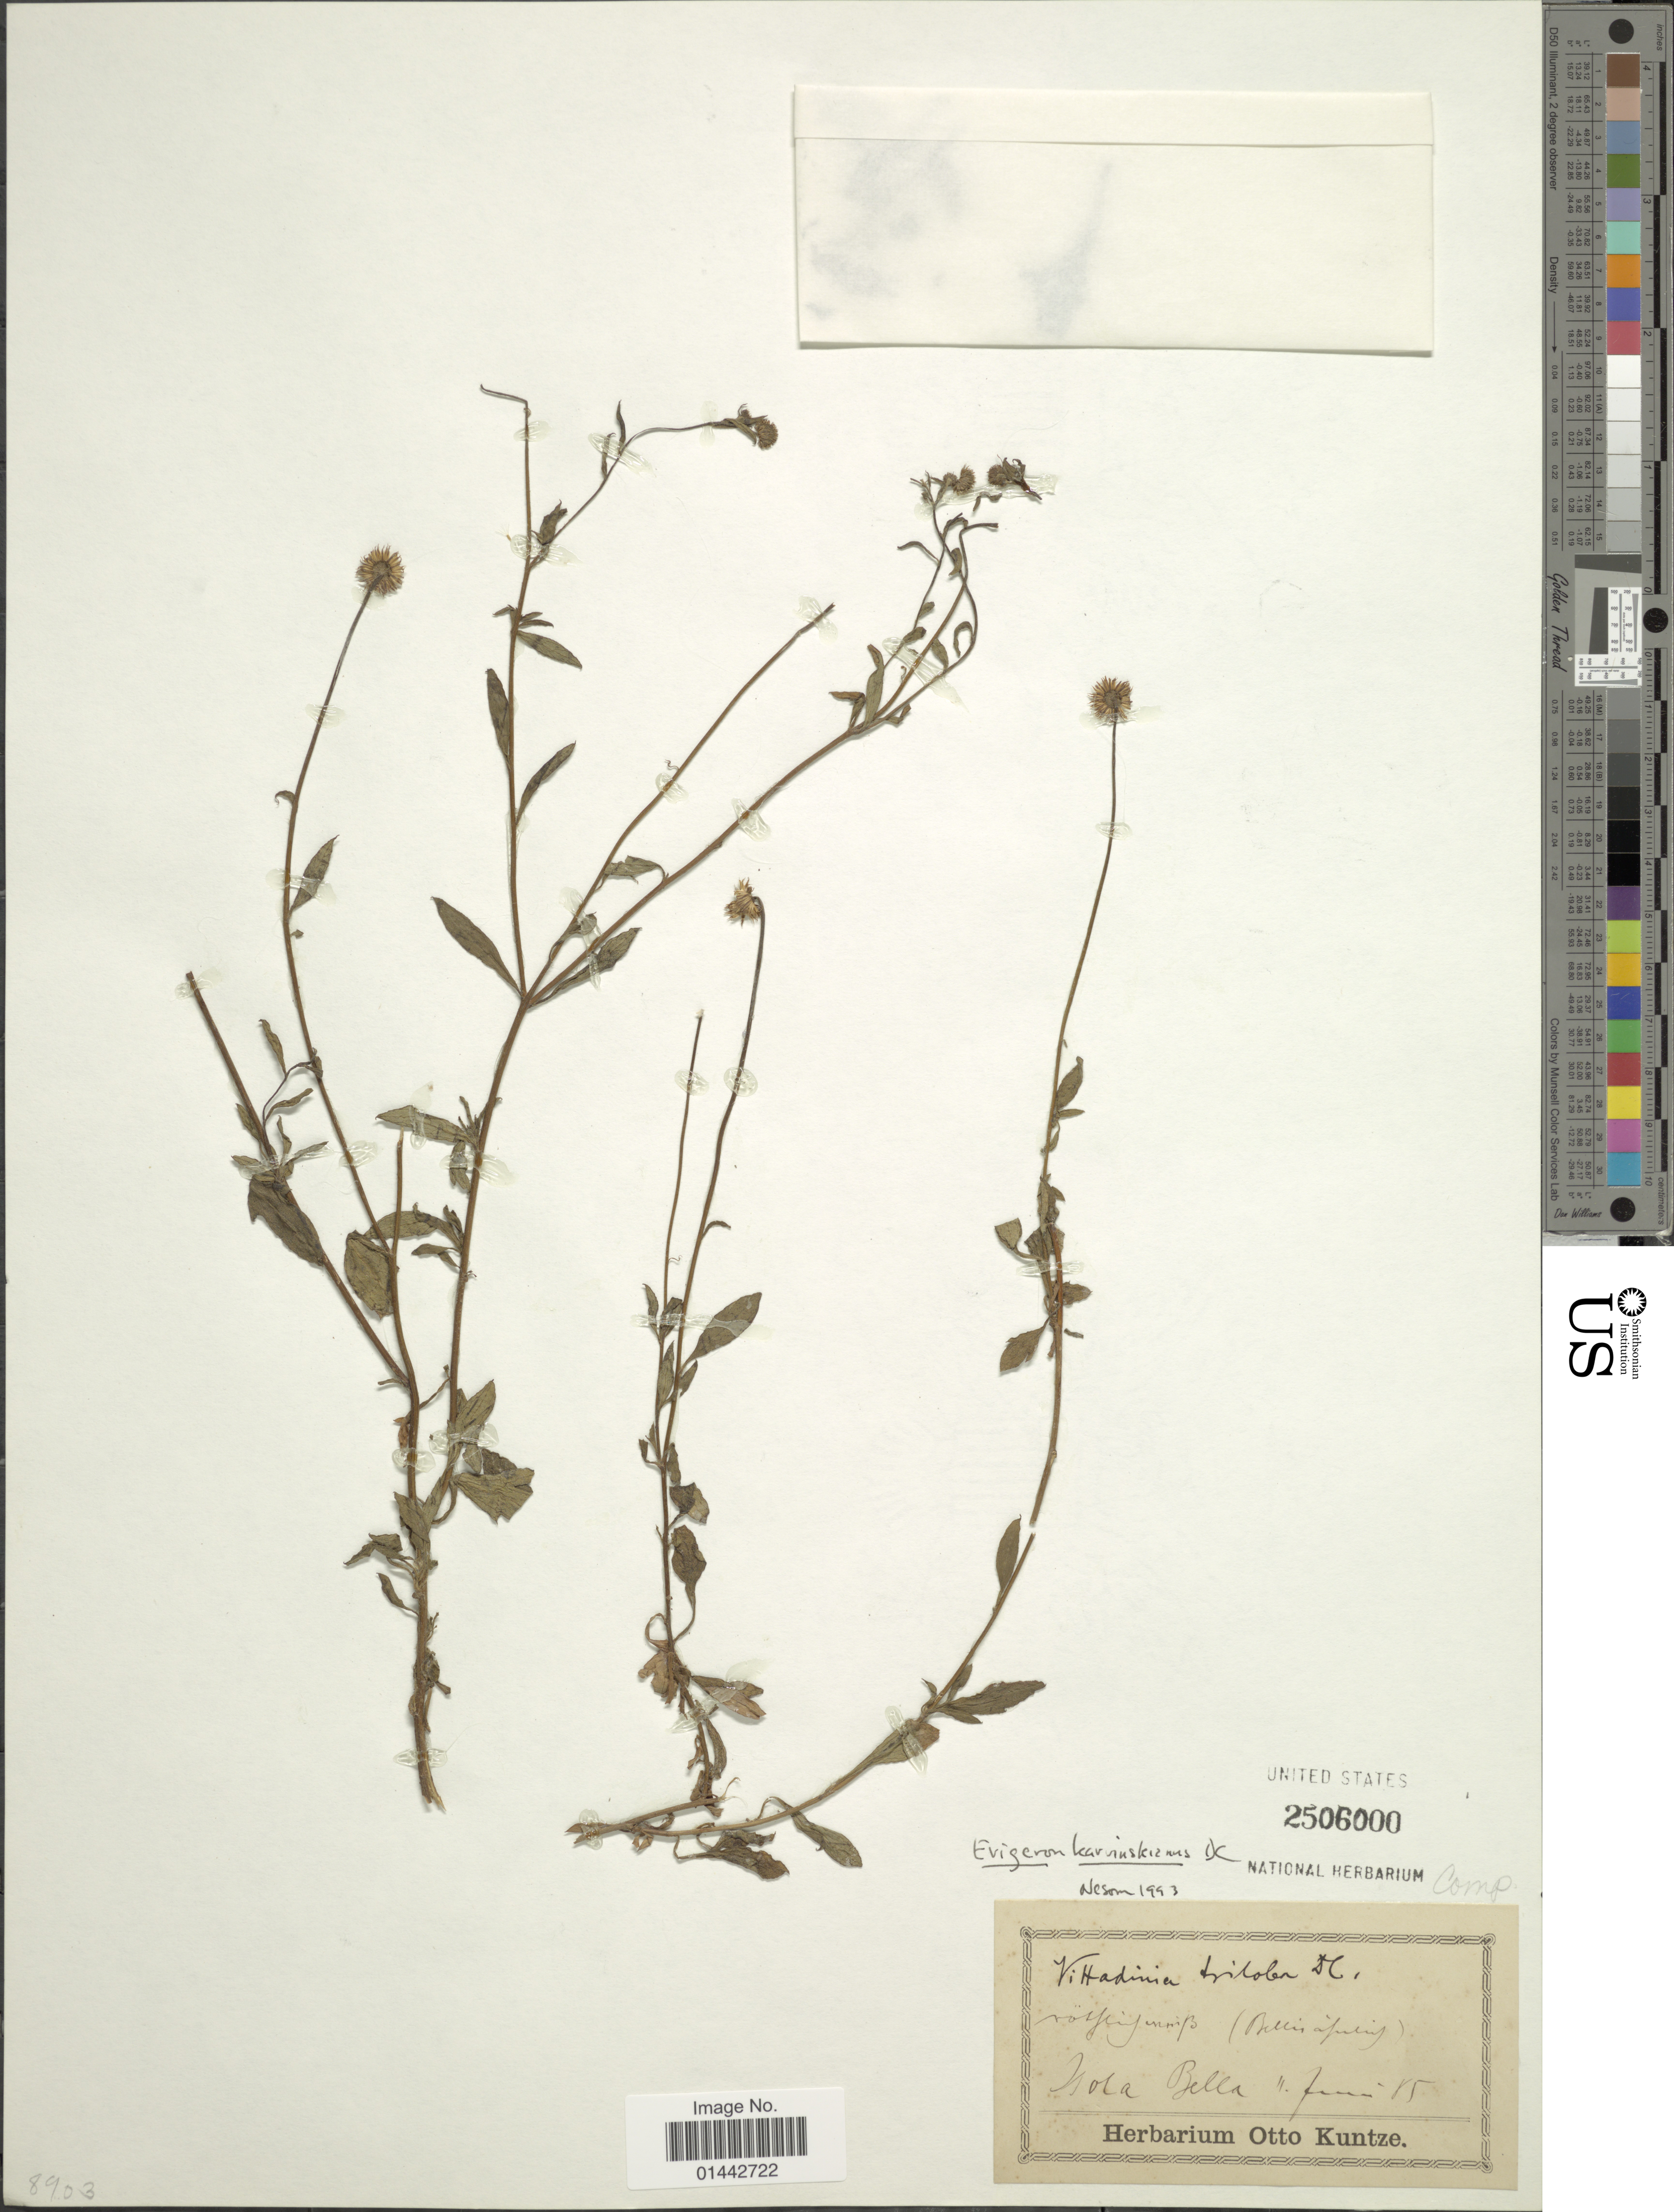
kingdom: Plantae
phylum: Tracheophyta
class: Magnoliopsida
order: Asterales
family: Asteraceae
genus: Erigeron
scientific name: Erigeron karvinskianus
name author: DC.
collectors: ex herb. Otto Kuntze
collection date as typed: Transcribed d/m/y: 11/6/85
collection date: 1885-06-11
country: Italy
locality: Hola Bella.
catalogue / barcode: US 2506000